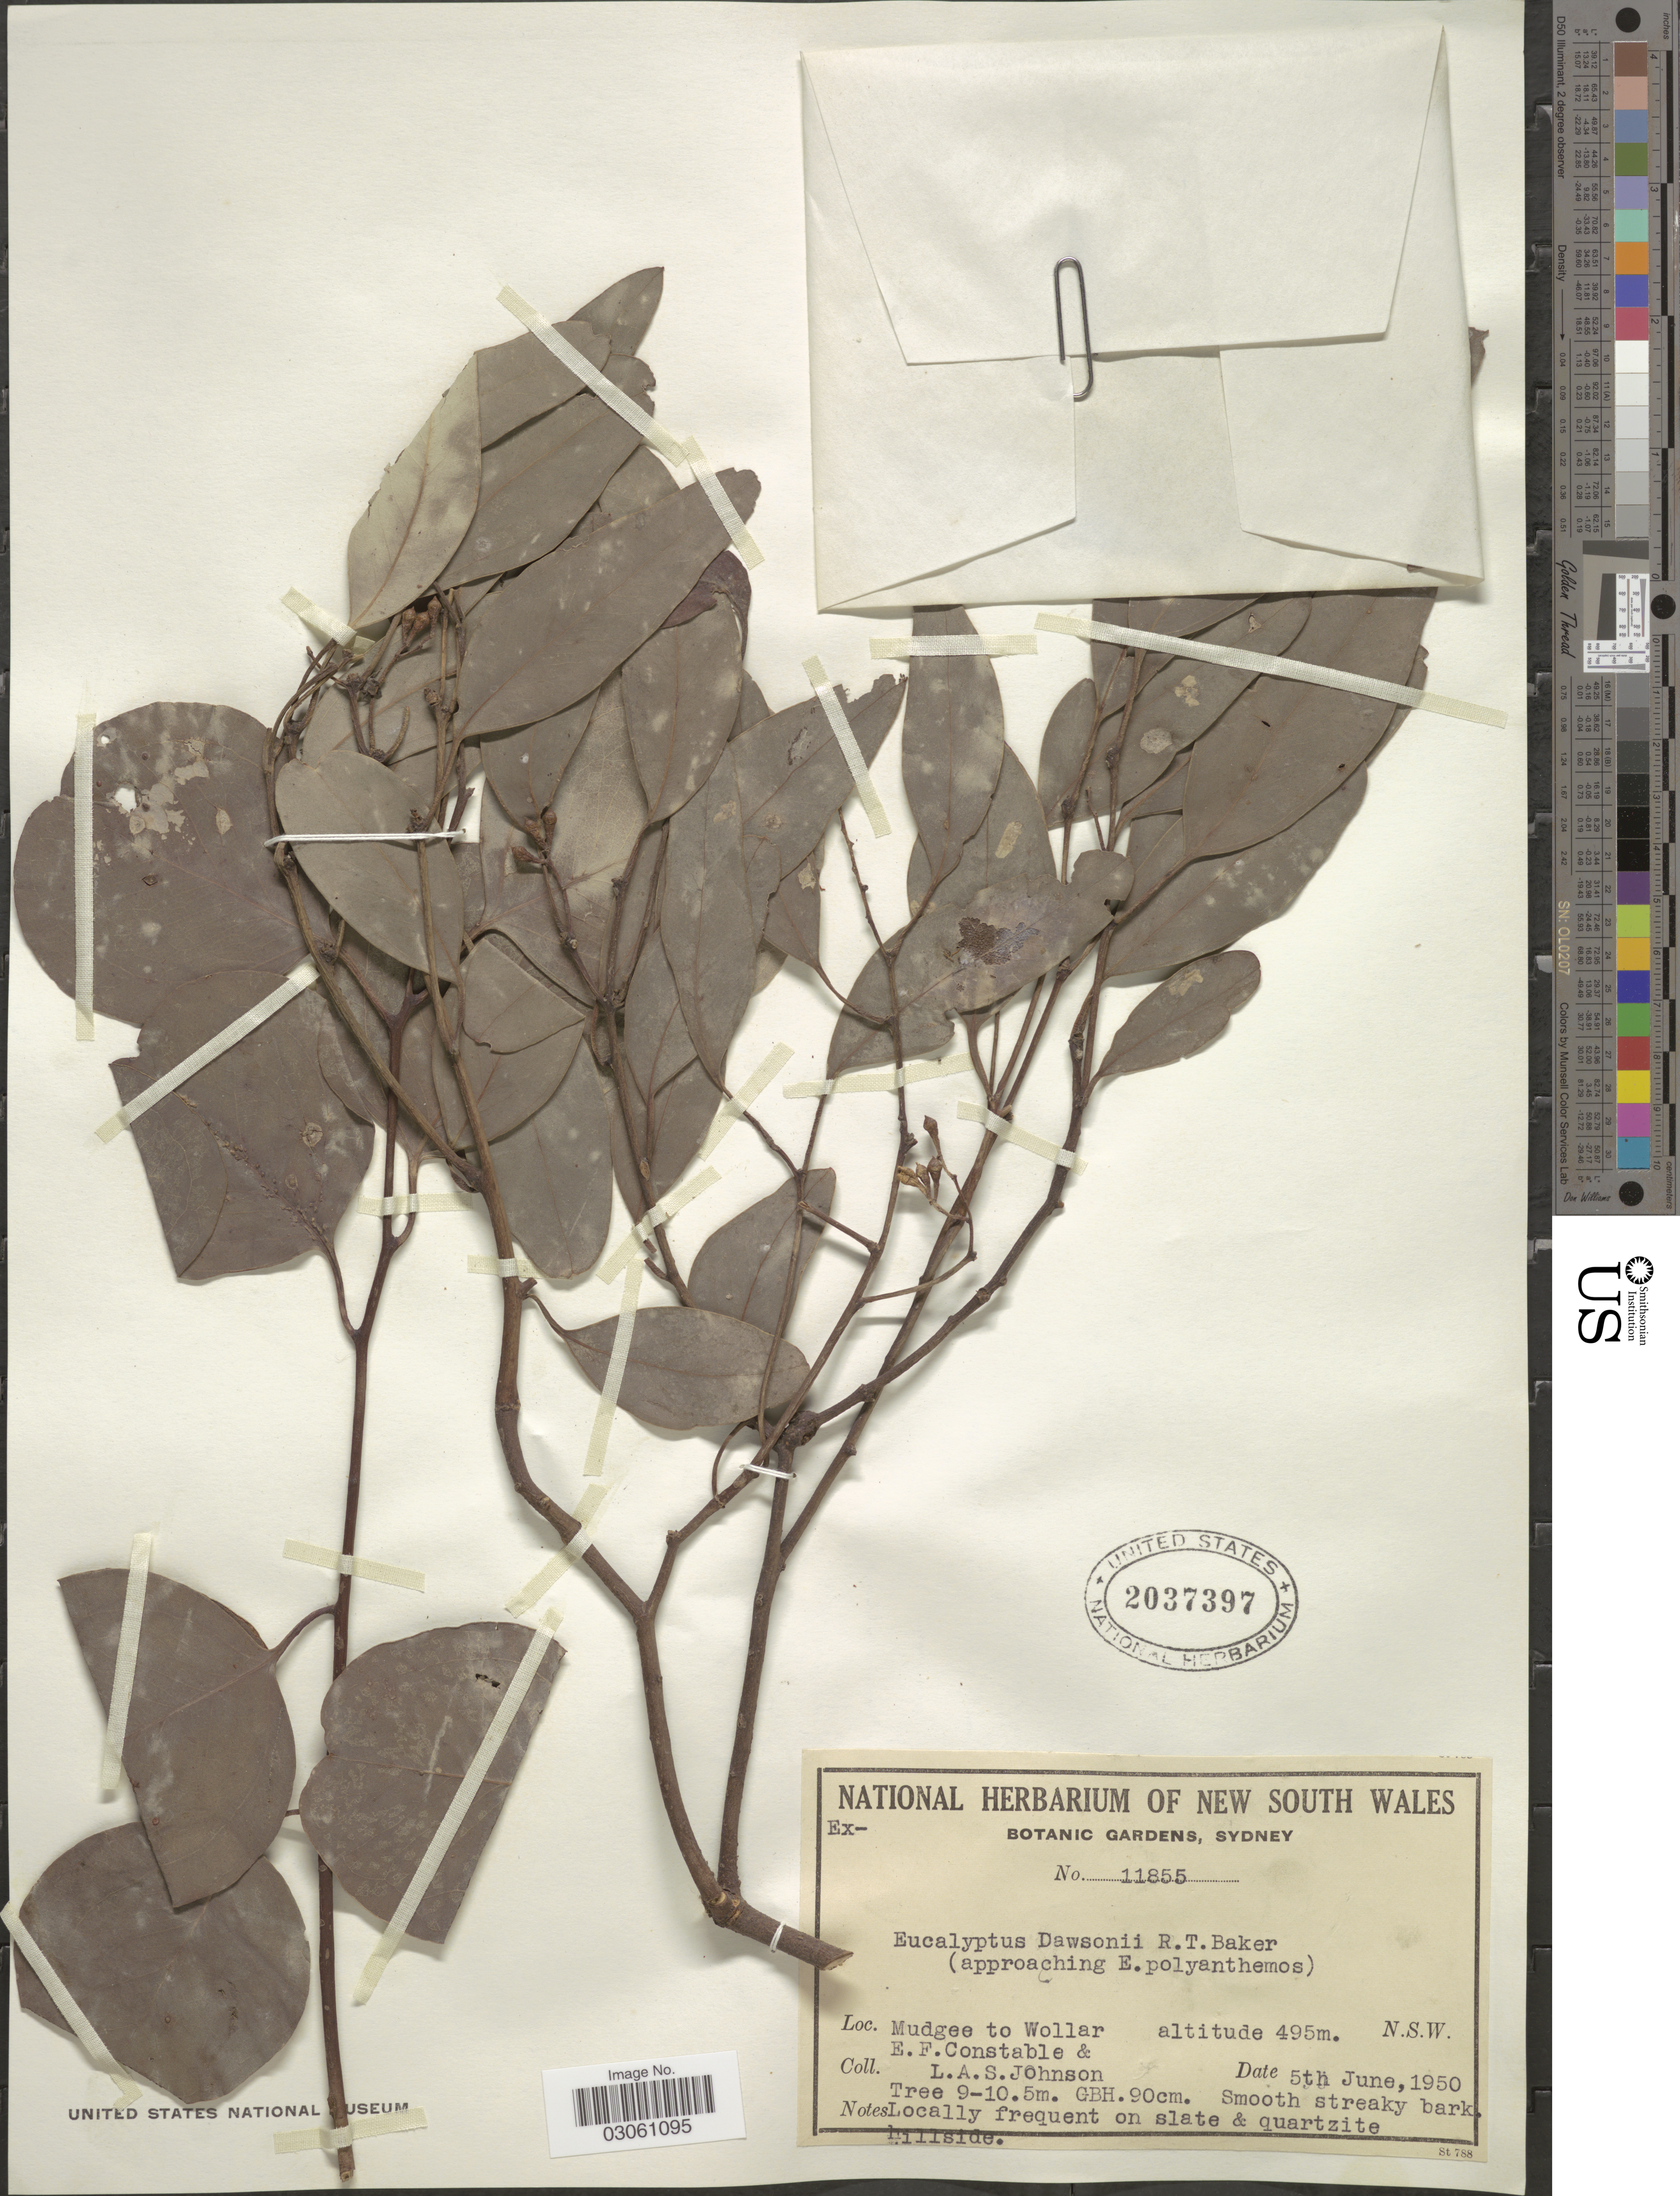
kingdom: Plantae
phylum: Tracheophyta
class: Magnoliopsida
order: Myrtales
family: Myrtaceae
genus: Eucalyptus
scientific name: Eucalyptus dawsonii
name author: R.T. Baker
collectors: E. F. Constable & L. A. S. Johnson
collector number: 11855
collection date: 1950-06-05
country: Australia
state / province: New South Wales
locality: Mudgee to Wollar.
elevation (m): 495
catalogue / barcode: US 2037397